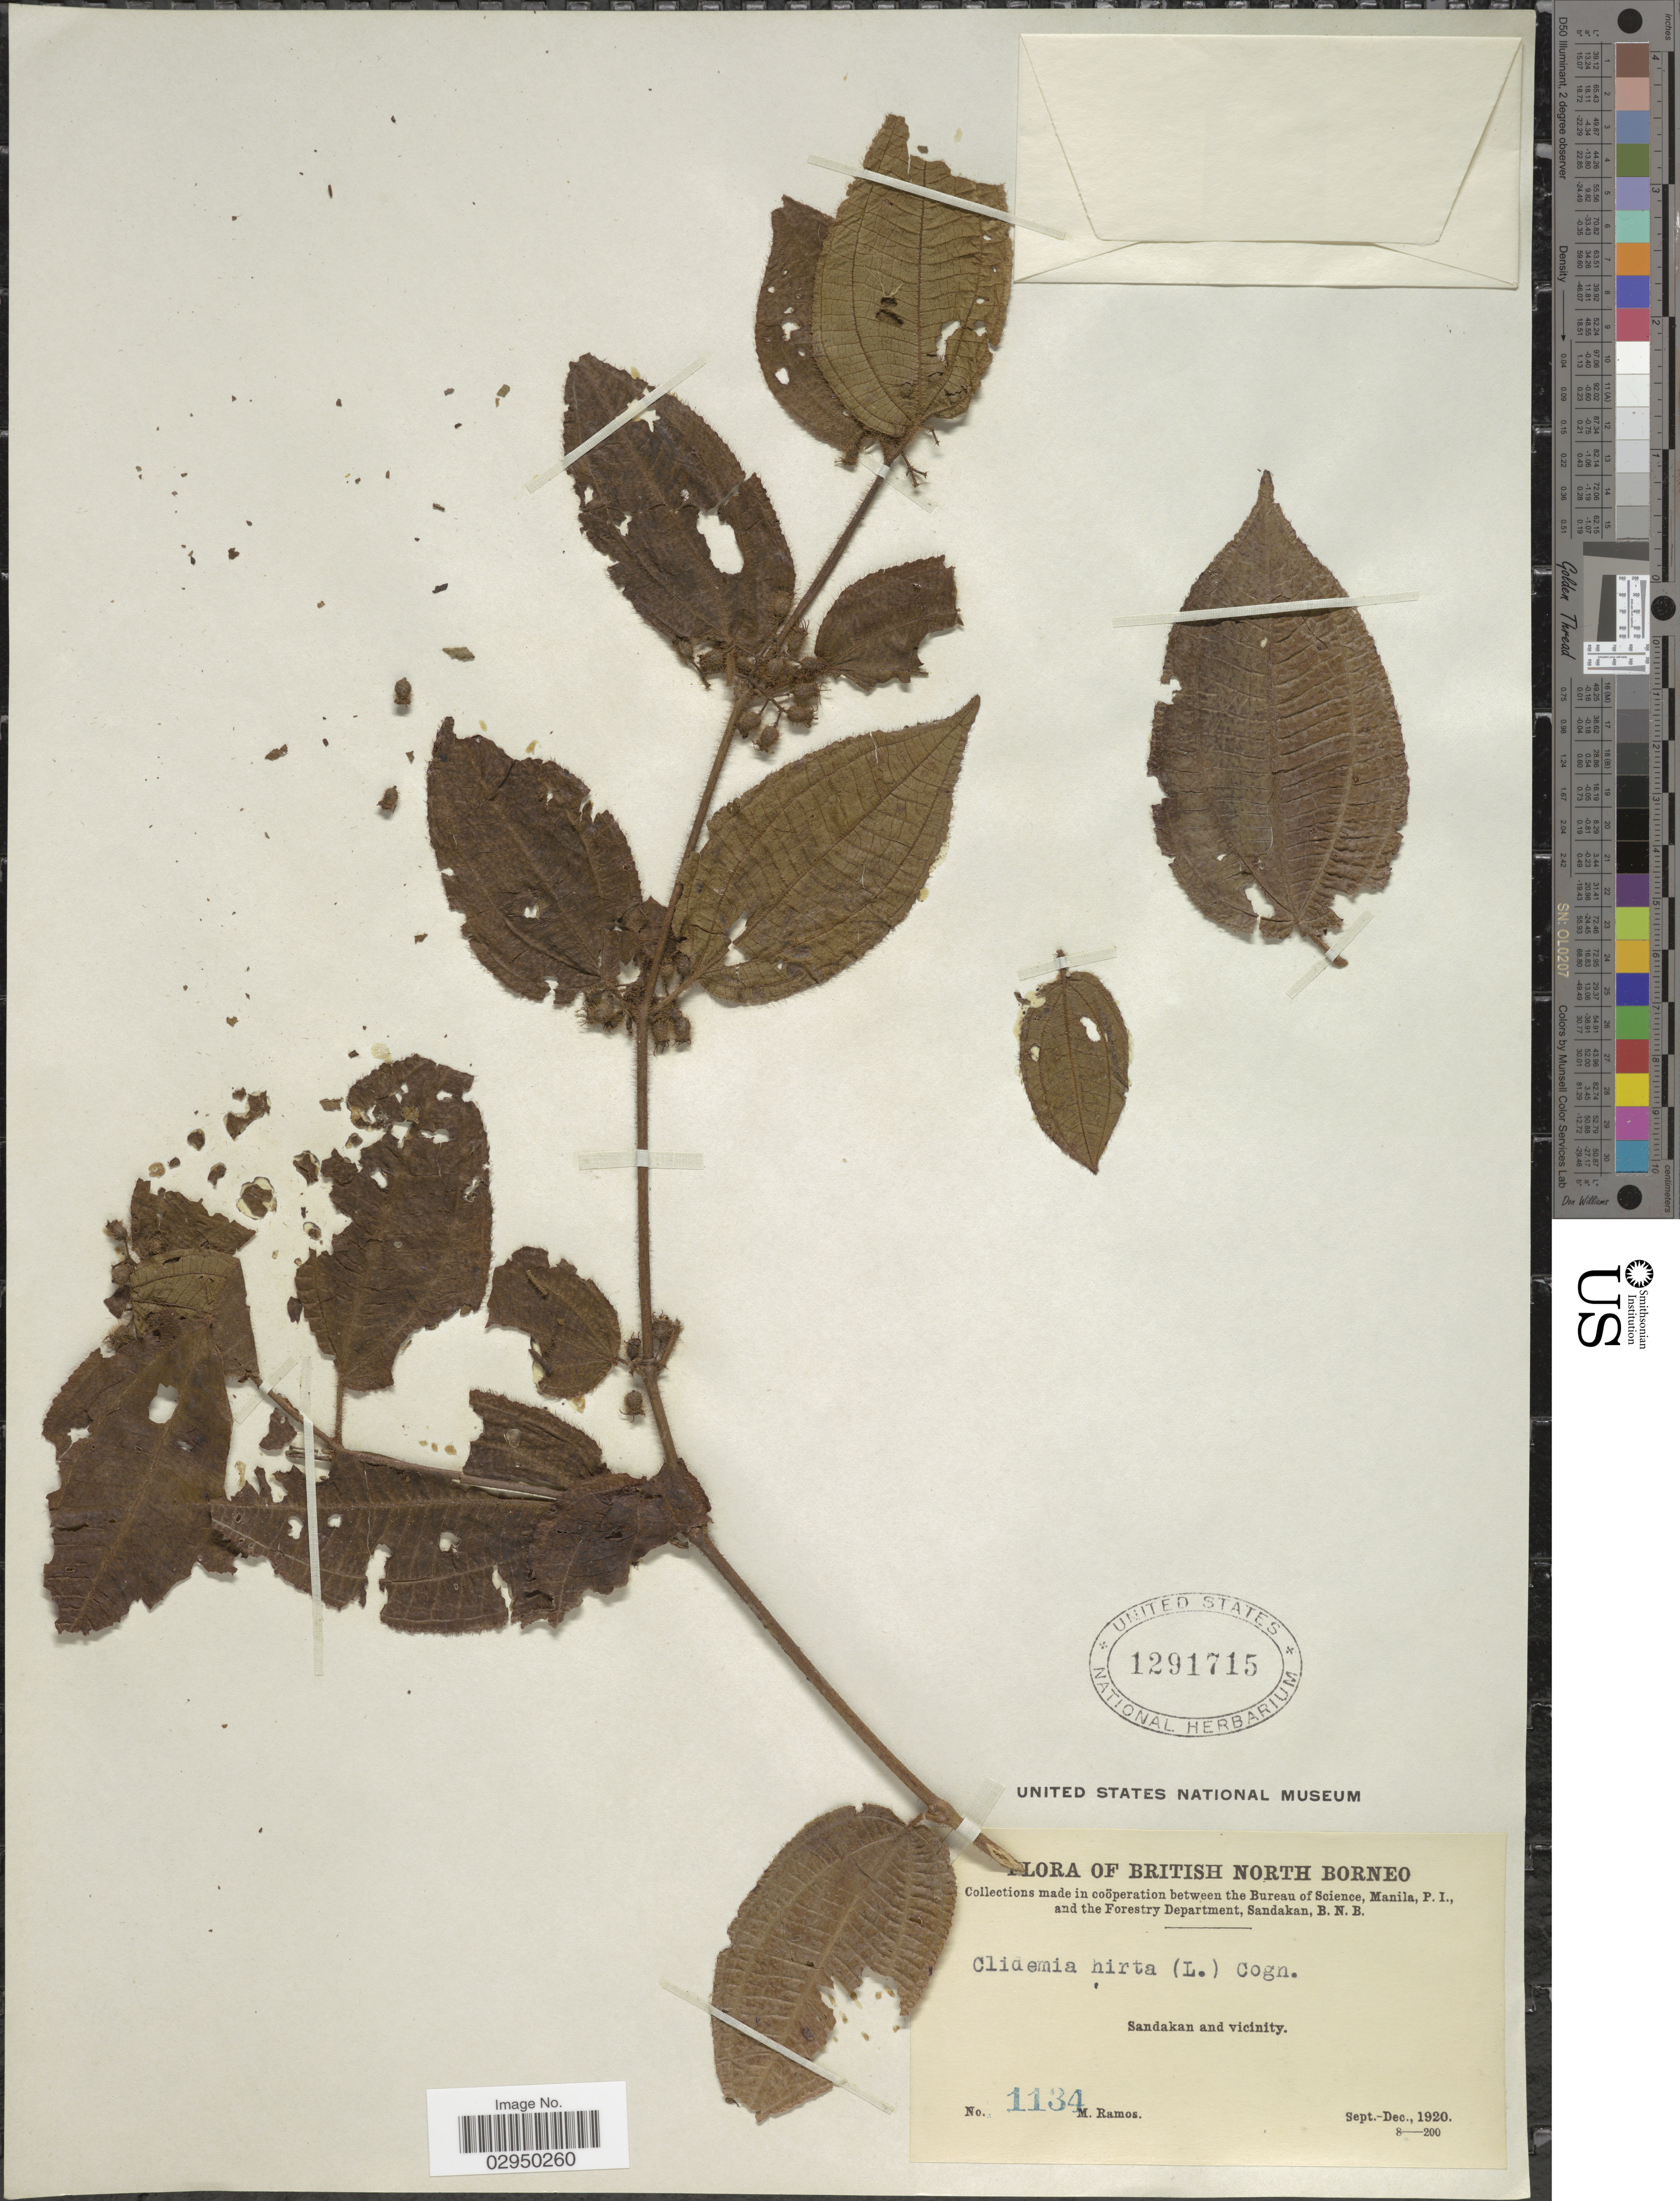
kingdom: Plantae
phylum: Tracheophyta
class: Magnoliopsida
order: Myrtales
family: Melastomataceae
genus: Miconia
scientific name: Miconia crenata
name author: (Vahl) Michelang.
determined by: Wagner, W. L., (BOT), Smithsonian Institution - National Museum of Natural History (UNITED STATES)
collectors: M. Ramos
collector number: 1134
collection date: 1920-09/1920-12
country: Malaysia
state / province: Sabah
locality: British North Borneo. Sandakan and vicinity.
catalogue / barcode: US 1291715